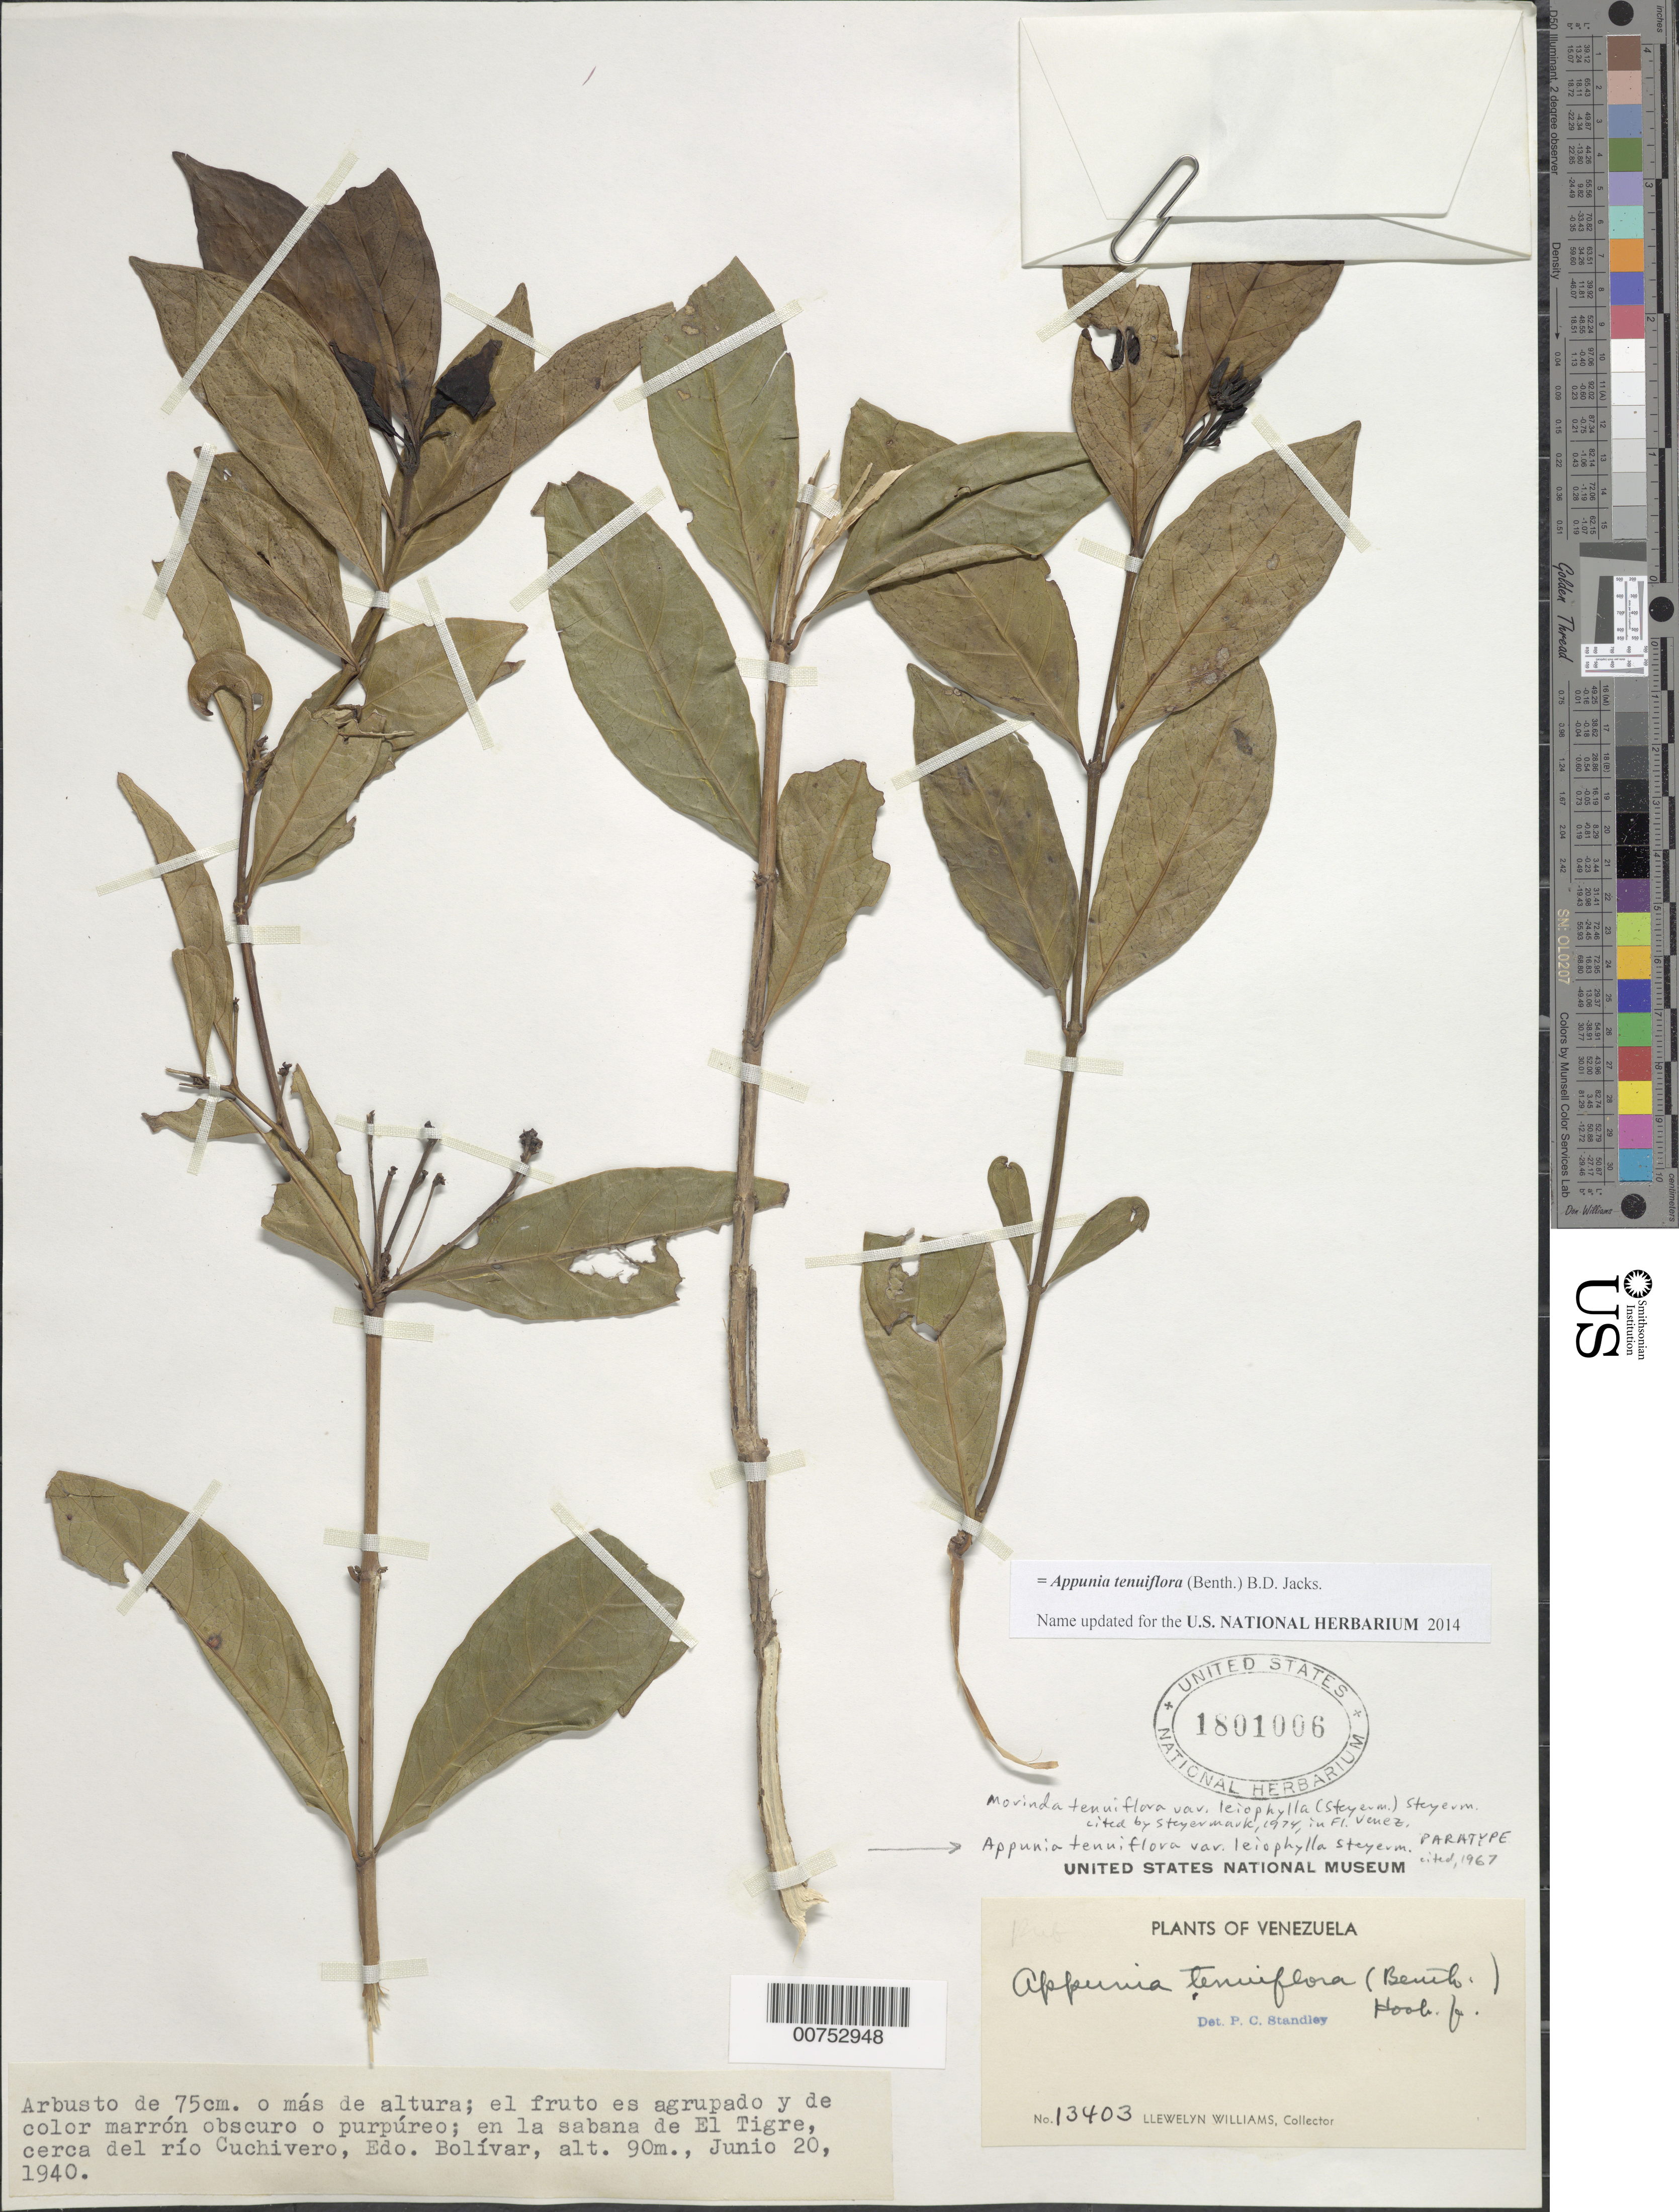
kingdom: Plantae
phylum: Tracheophyta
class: Magnoliopsida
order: Gentianales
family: Rubiaceae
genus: Appunia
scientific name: Appunia tenuiflora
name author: (Benth.) Hook. f. ex B.D. Jacks.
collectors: Ll. Williams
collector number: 13403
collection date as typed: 20-Jun-40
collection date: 1940-06-20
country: Venezuela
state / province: Bolívar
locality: El Tigre, cerca de El Río Cuchivero; San Vicente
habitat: Sabana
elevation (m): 90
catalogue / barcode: US 1801006